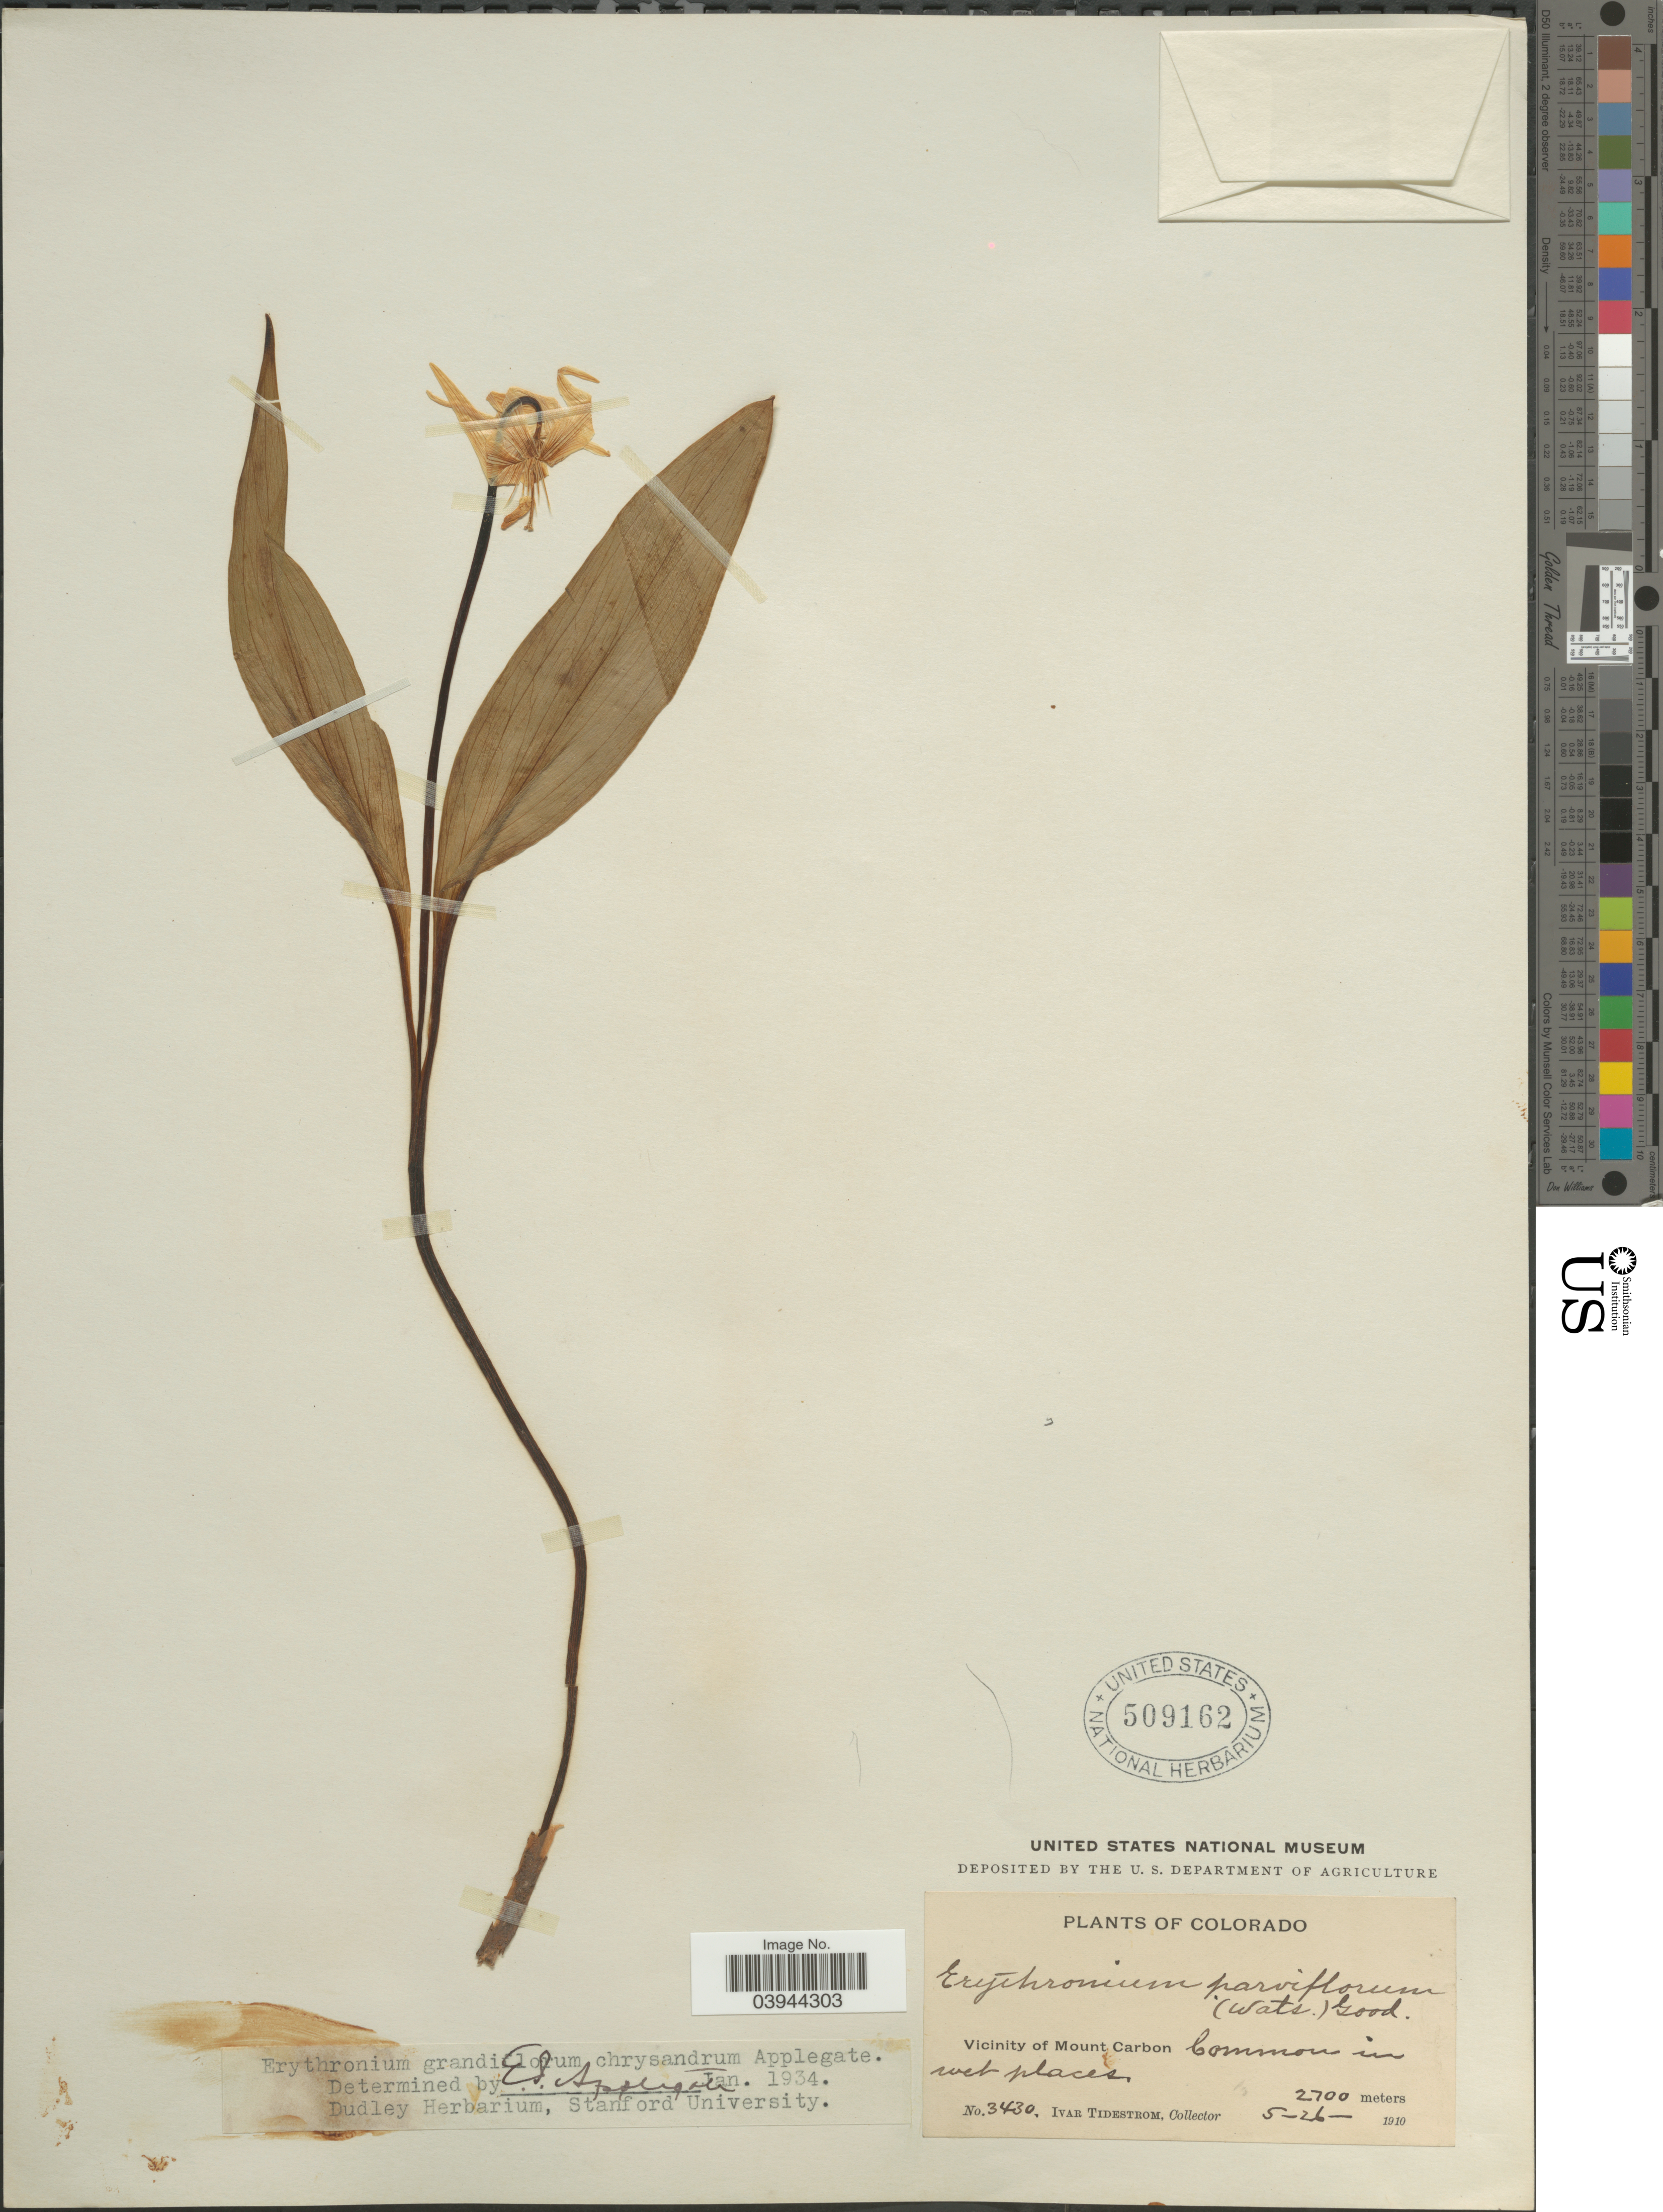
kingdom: Plantae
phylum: Tracheophyta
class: Liliopsida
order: Liliales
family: Liliaceae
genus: Erythronium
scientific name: Erythronium grandiflorum subsp. chrysandrum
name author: (Applegate) Abrams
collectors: I. F. Tidestrom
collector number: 3430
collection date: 1910-05-26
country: United States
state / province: Colorado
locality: Vicinity of Mount Carbon.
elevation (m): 2700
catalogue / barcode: US 509162